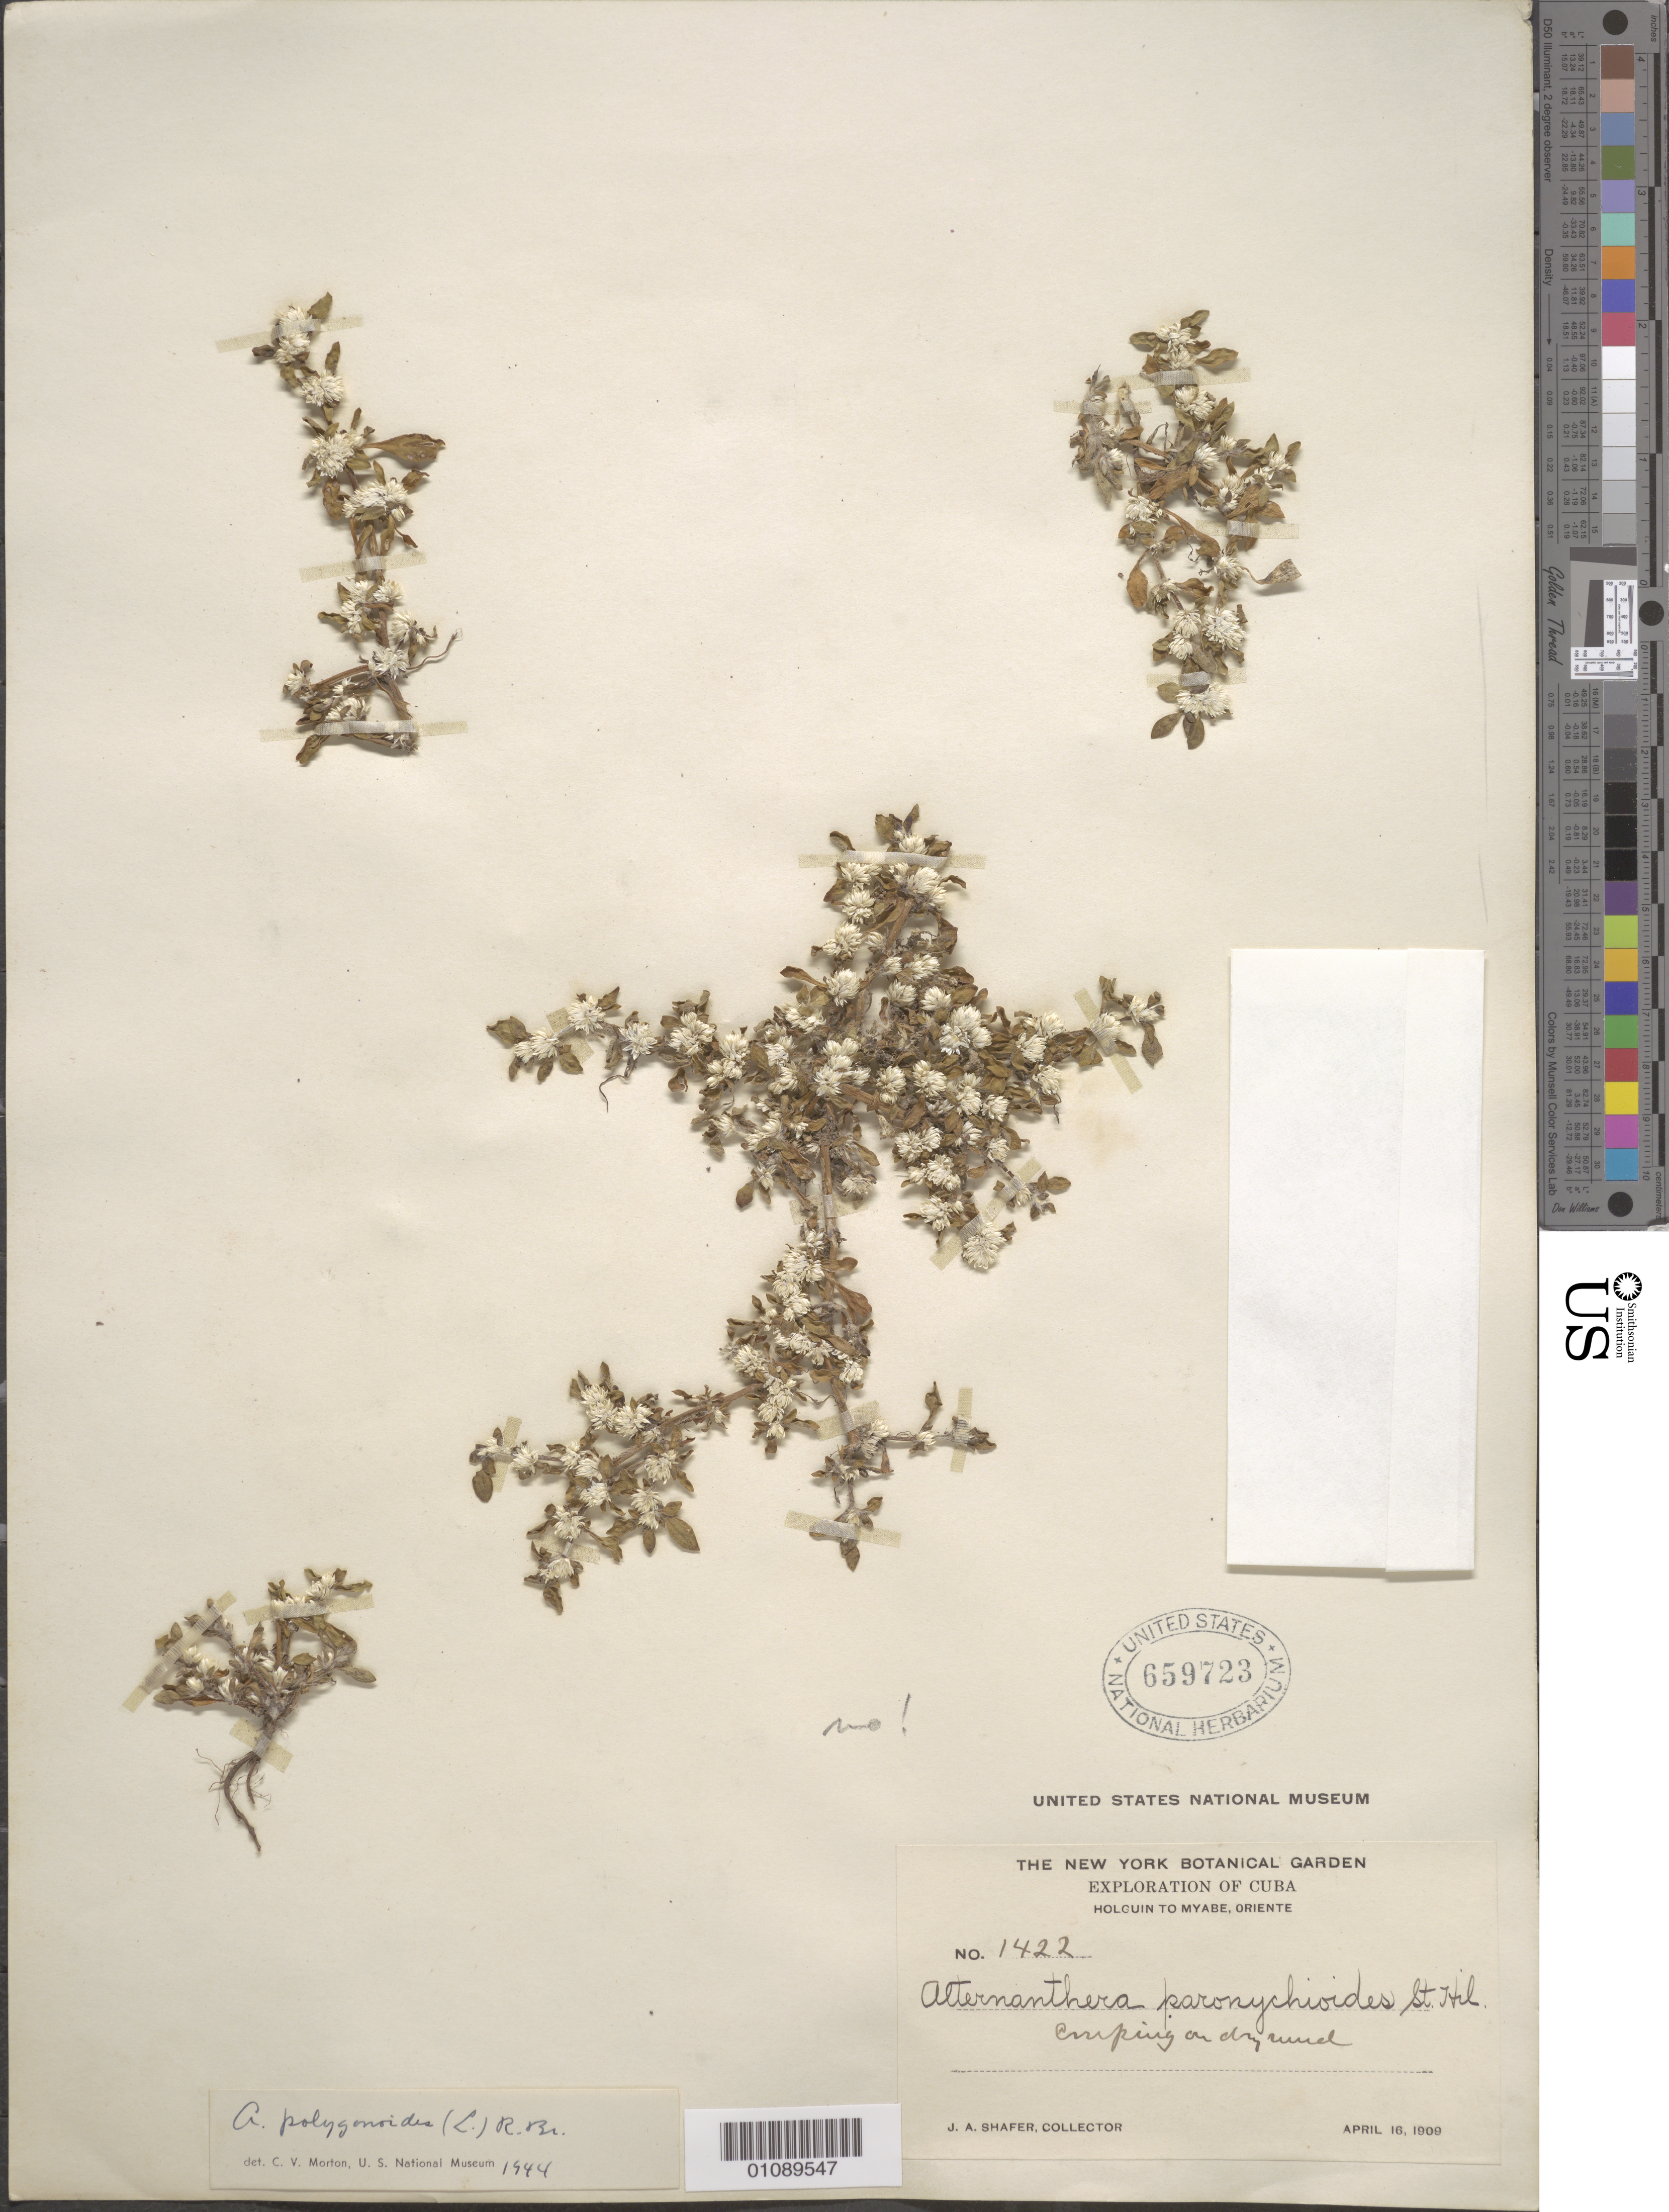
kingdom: Plantae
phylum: Tracheophyta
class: Magnoliopsida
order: Caryophyllales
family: Amaranthaceae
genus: Alternanthera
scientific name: Alternanthera paronychioides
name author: A. St.-Hil.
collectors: J. A. Shafer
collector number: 1422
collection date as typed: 16 Apr 1909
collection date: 1909-04-16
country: Cuba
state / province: Holguín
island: Cuba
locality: Oriente, Holguin to Myabe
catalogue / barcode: US 659723